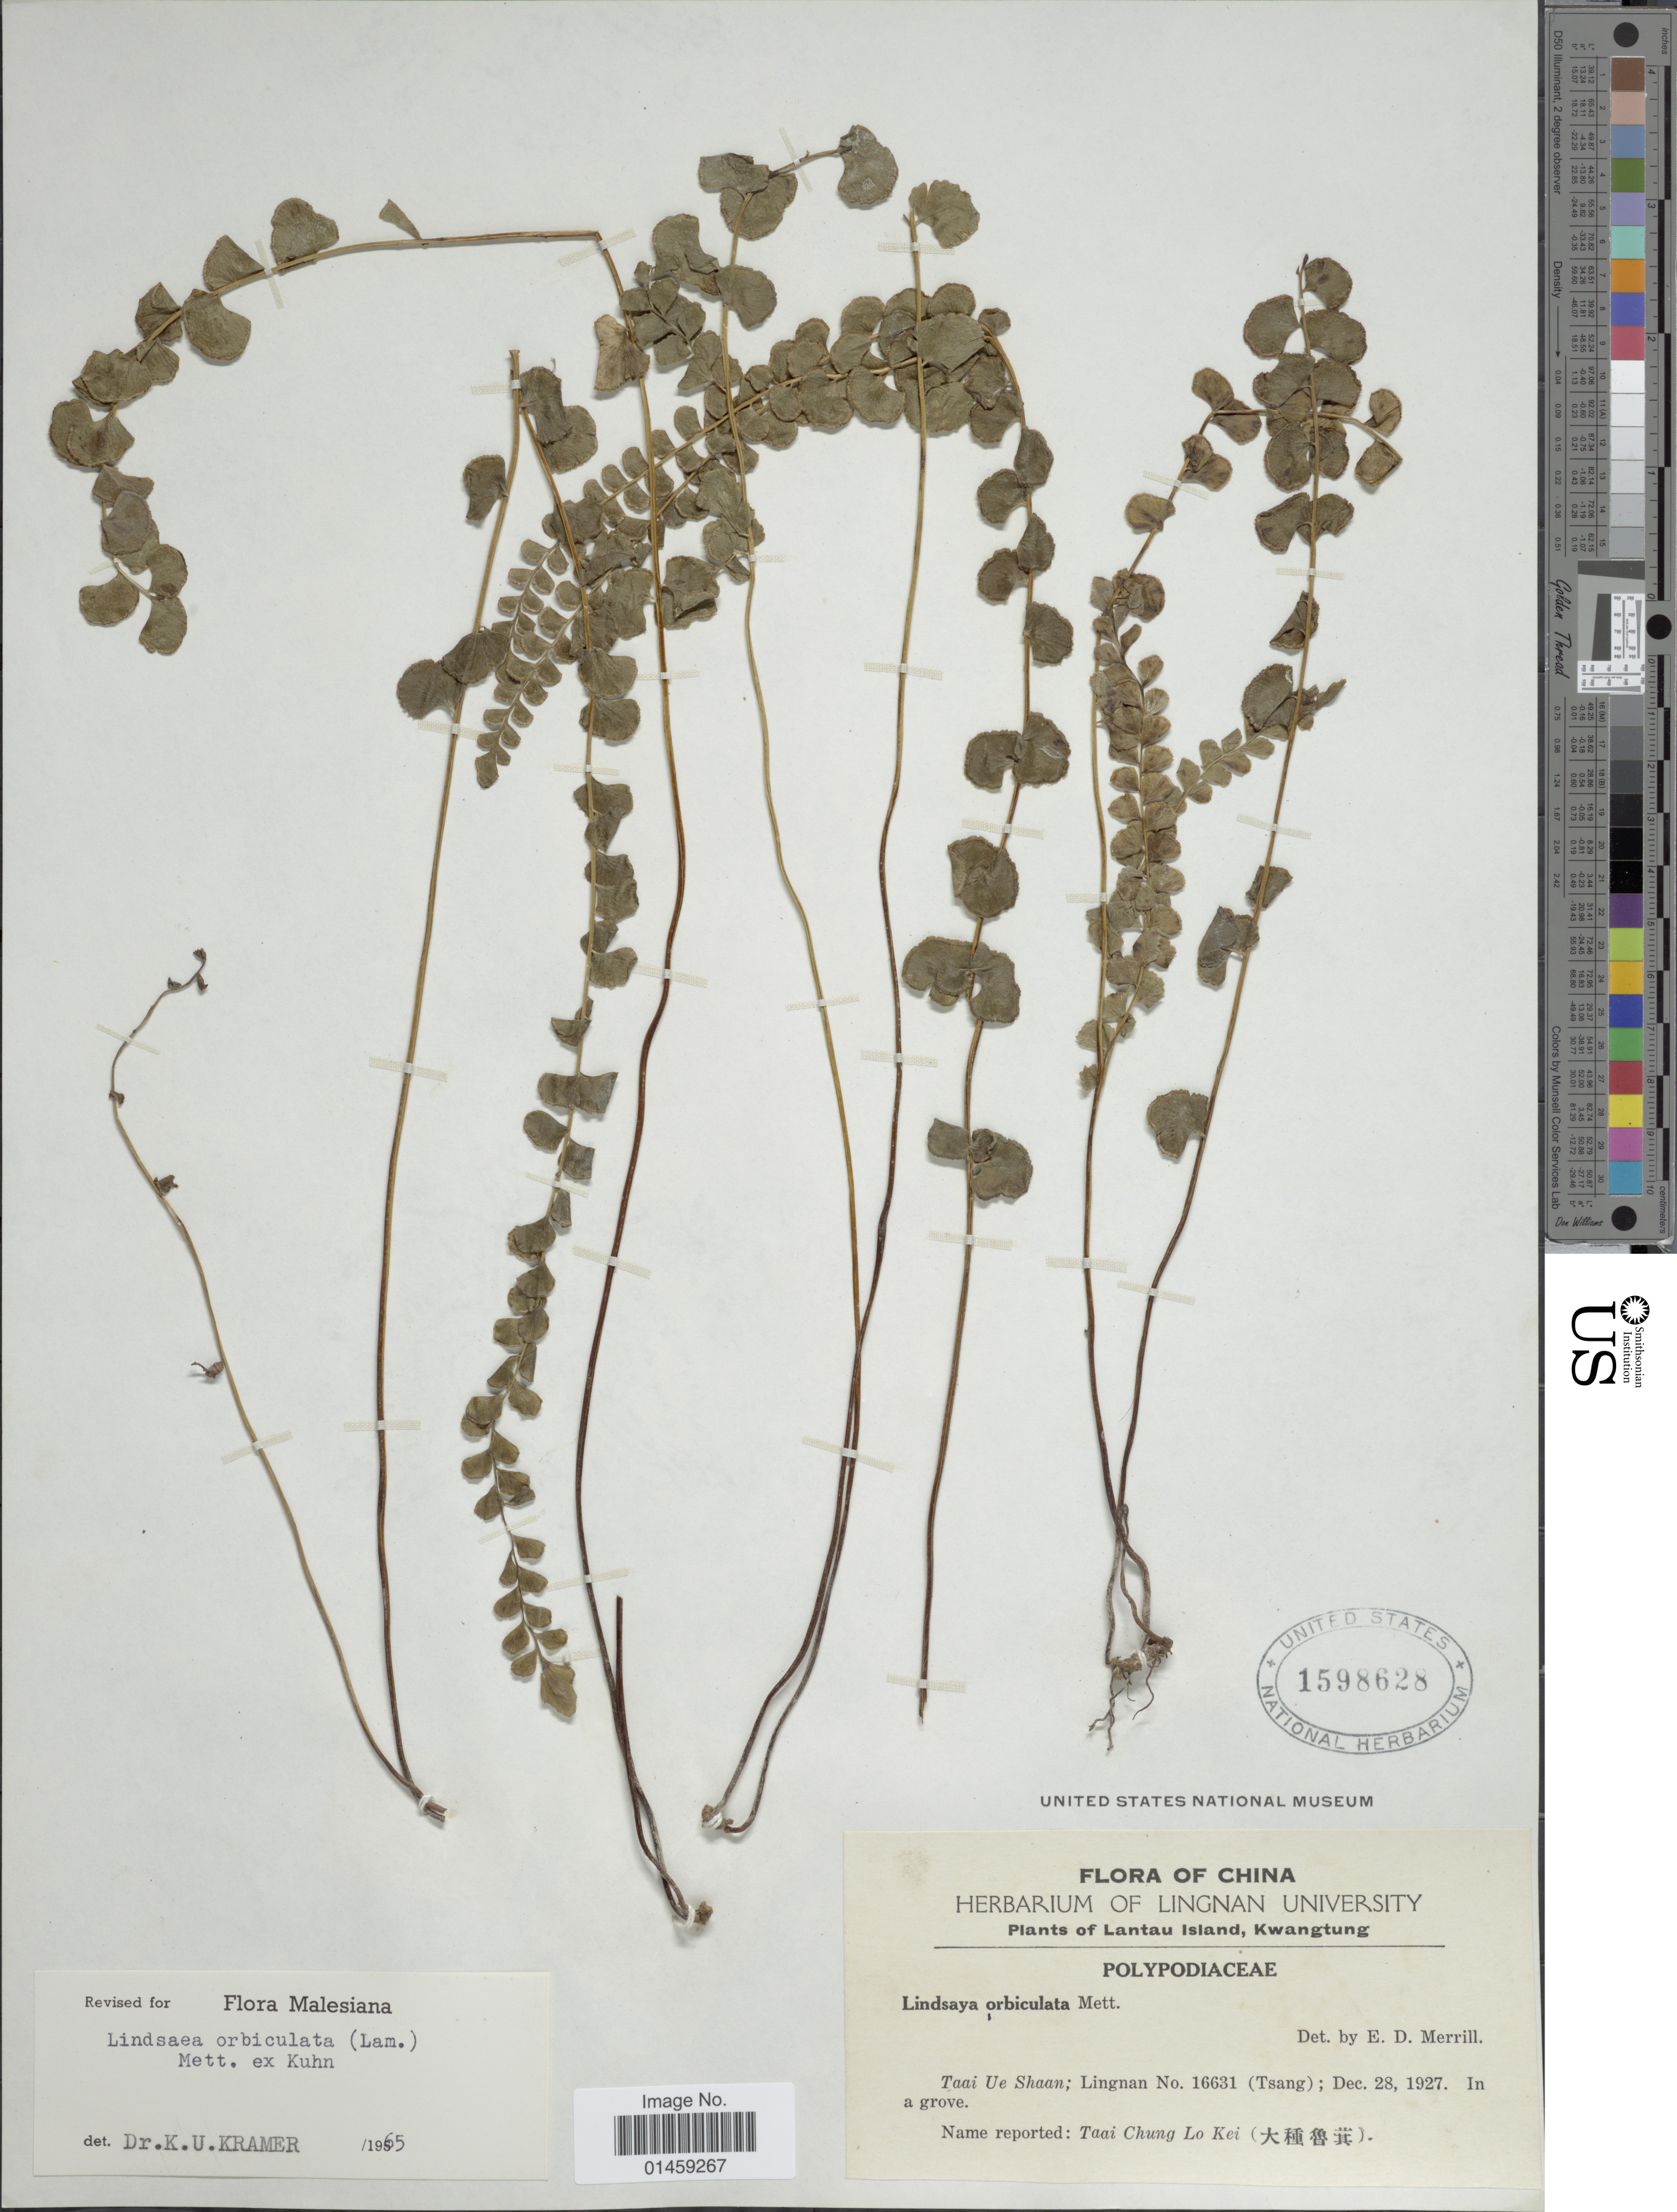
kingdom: Plantae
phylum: Tracheophyta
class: Polypodiopsida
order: Polypodiales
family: Lindsaeaceae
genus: Lindsaea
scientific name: Lindsaea orbiculata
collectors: T. Shaan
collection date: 1927-12-28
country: China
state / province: Guangdong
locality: Lantau Island, Kwangtung. Lingnan. In a grove.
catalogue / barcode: US 1598628